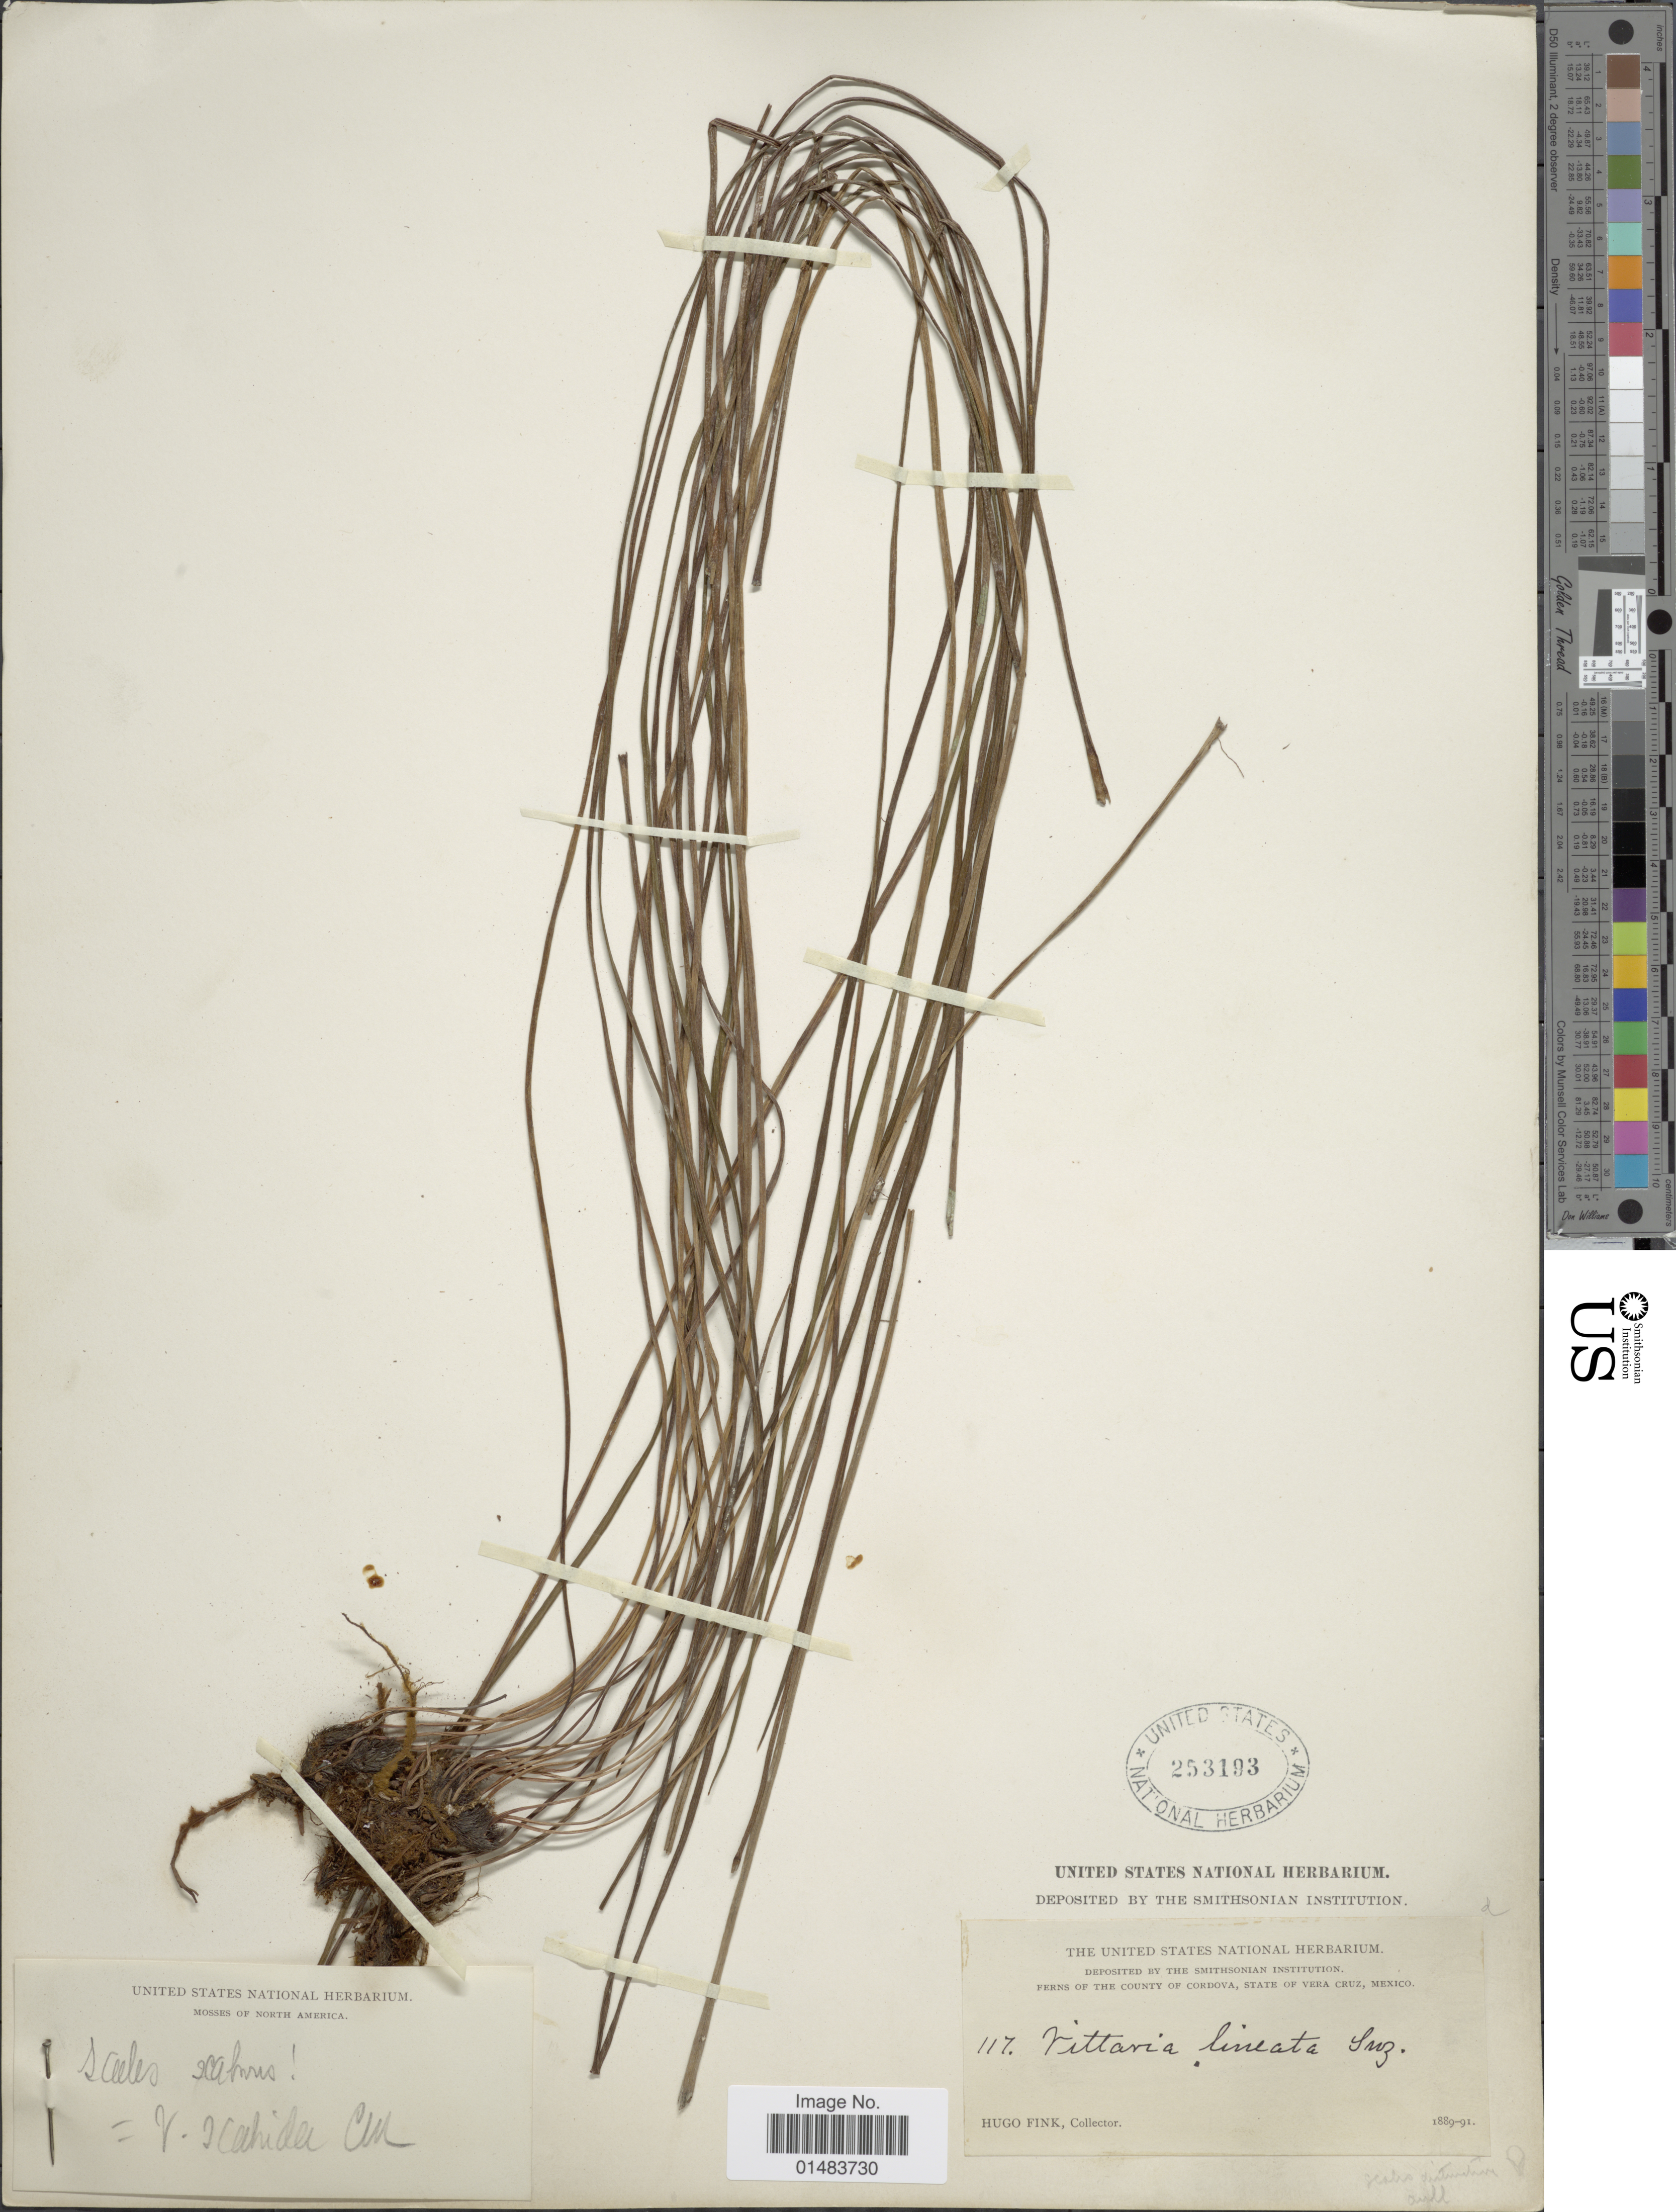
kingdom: Plantae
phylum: Tracheophyta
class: Polypodiopsida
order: Polypodiales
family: Pteridaceae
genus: Vittaria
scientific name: Vittaria lineata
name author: (L.) Sm.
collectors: H. Fink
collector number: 117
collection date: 1889/1891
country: Mexico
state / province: Veracruz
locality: Ferns of the county of Cordova, State of Vera Cruz, Mexico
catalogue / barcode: US 253193